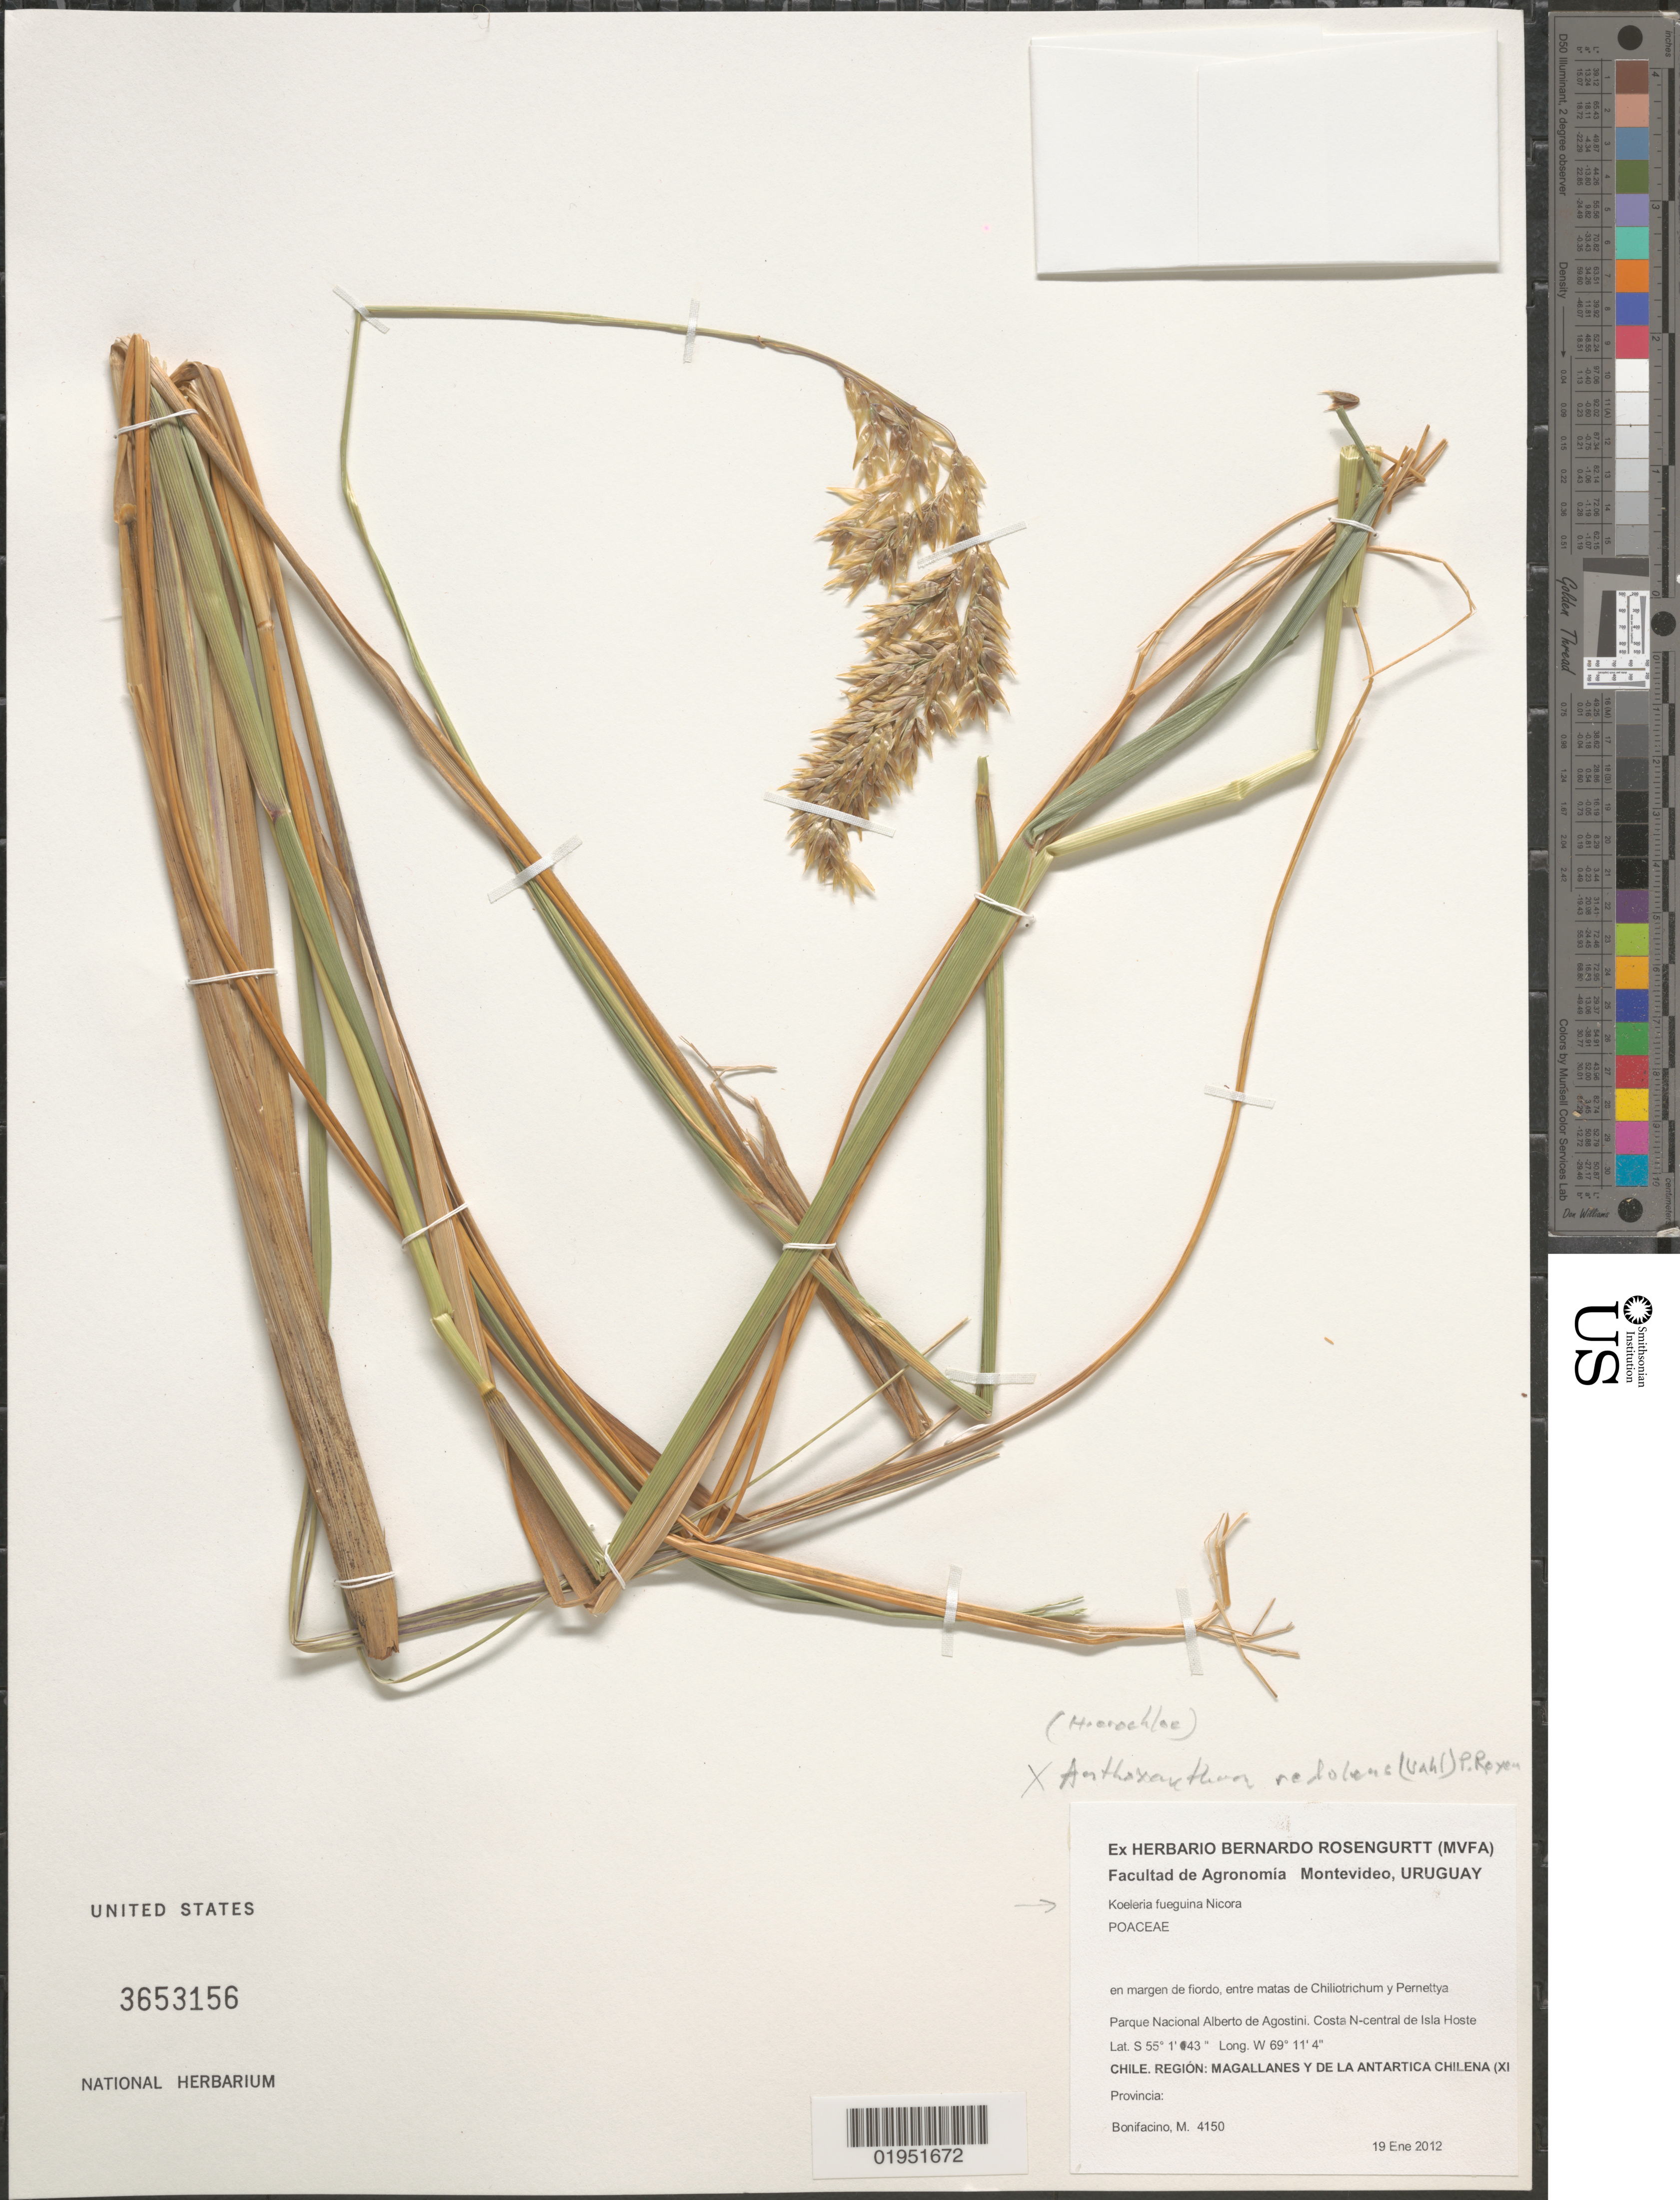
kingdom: Plantae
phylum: Tracheophyta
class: Liliopsida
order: Poales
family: Poaceae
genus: Koeleria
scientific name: Koeleria fueguina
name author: C. E. Calderón ex Nicora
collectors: M. Bonifacino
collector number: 4150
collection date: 2012-01-19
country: Chile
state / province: Magallanes y de la Antártica Chilena (XII)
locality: Parque Nacional Alberto de Agostini, Costa N-central de Isla Hoste.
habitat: en margen de fiordo, entre matas de Chiliotrichum y Pernettya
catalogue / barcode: US 3653156